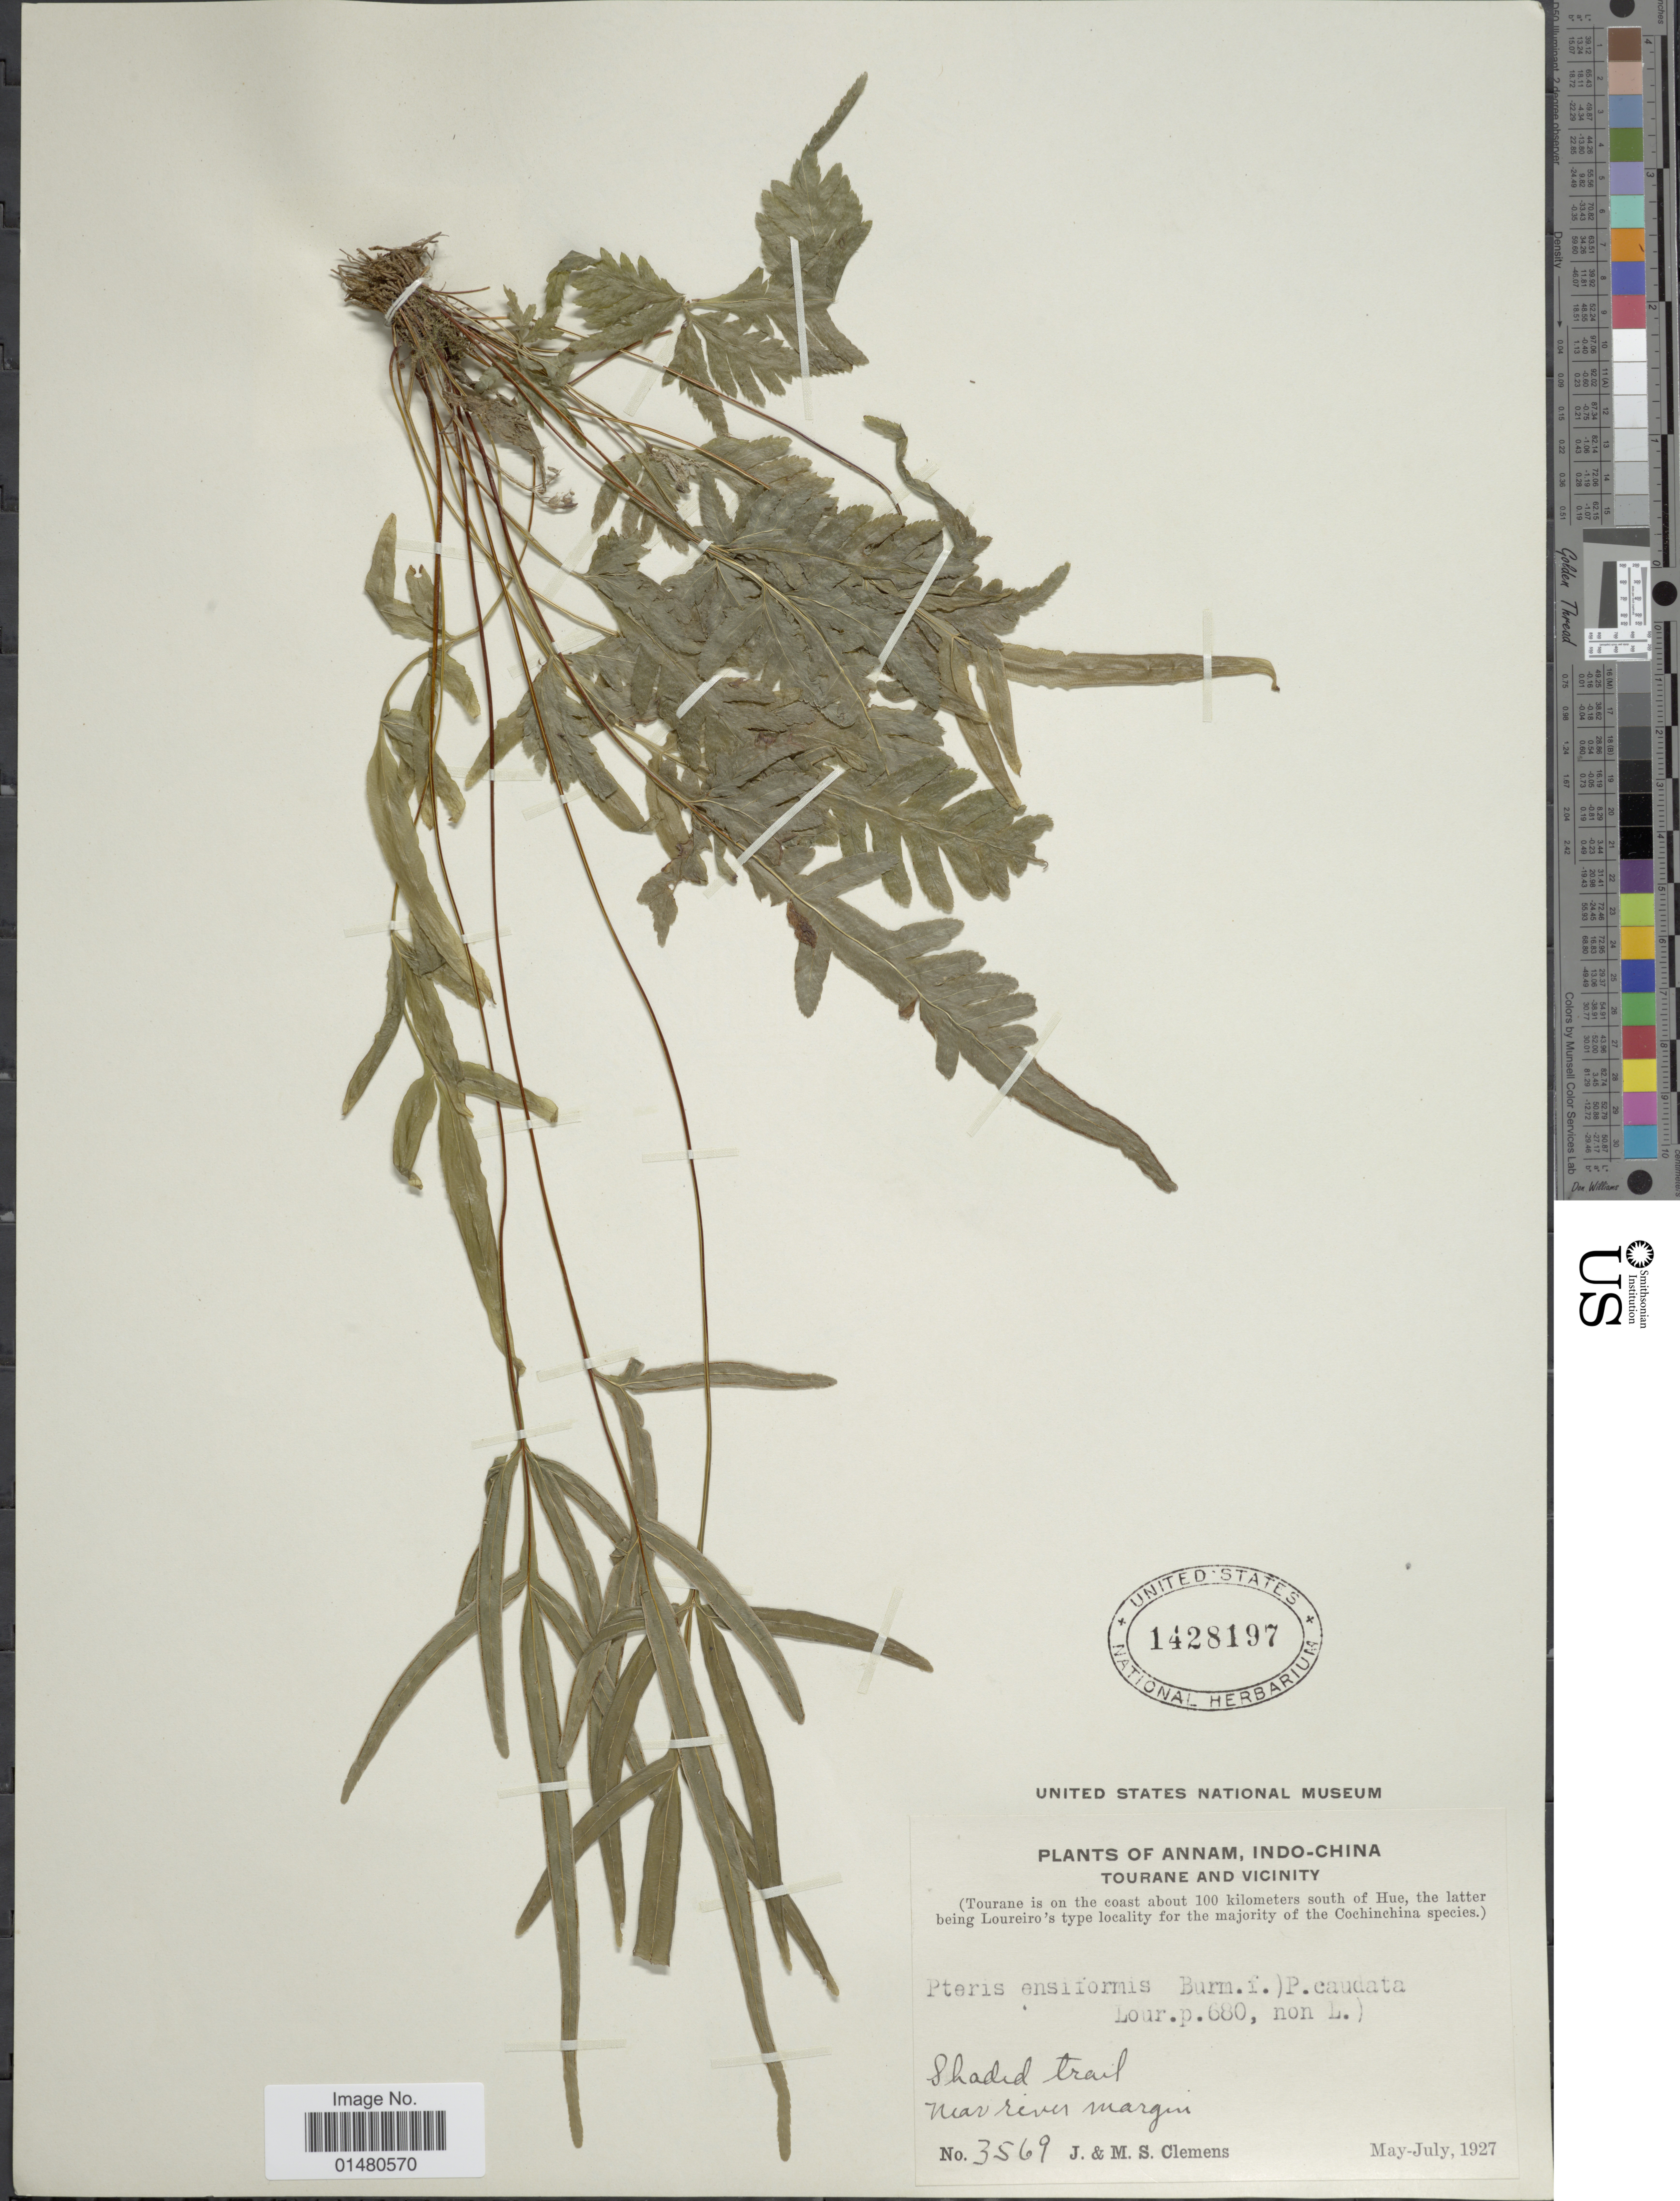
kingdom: Plantae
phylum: Tracheophyta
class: Polypodiopsida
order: Polypodiales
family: Pteridaceae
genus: Pteris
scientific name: Pteris ensiformis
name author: Burm. f.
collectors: J. Clemens & M. S. Clemens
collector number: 3569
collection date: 1927-05/1927-07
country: Vietnam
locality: Annam, Indo-China, Tourane and vicinity, (Tourane is on the coast about 10 kilometers south of Hue, the latter being Loureiro's type locality for the majority of the Cochinchina species) Shaded trail near river margin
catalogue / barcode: US 1428197